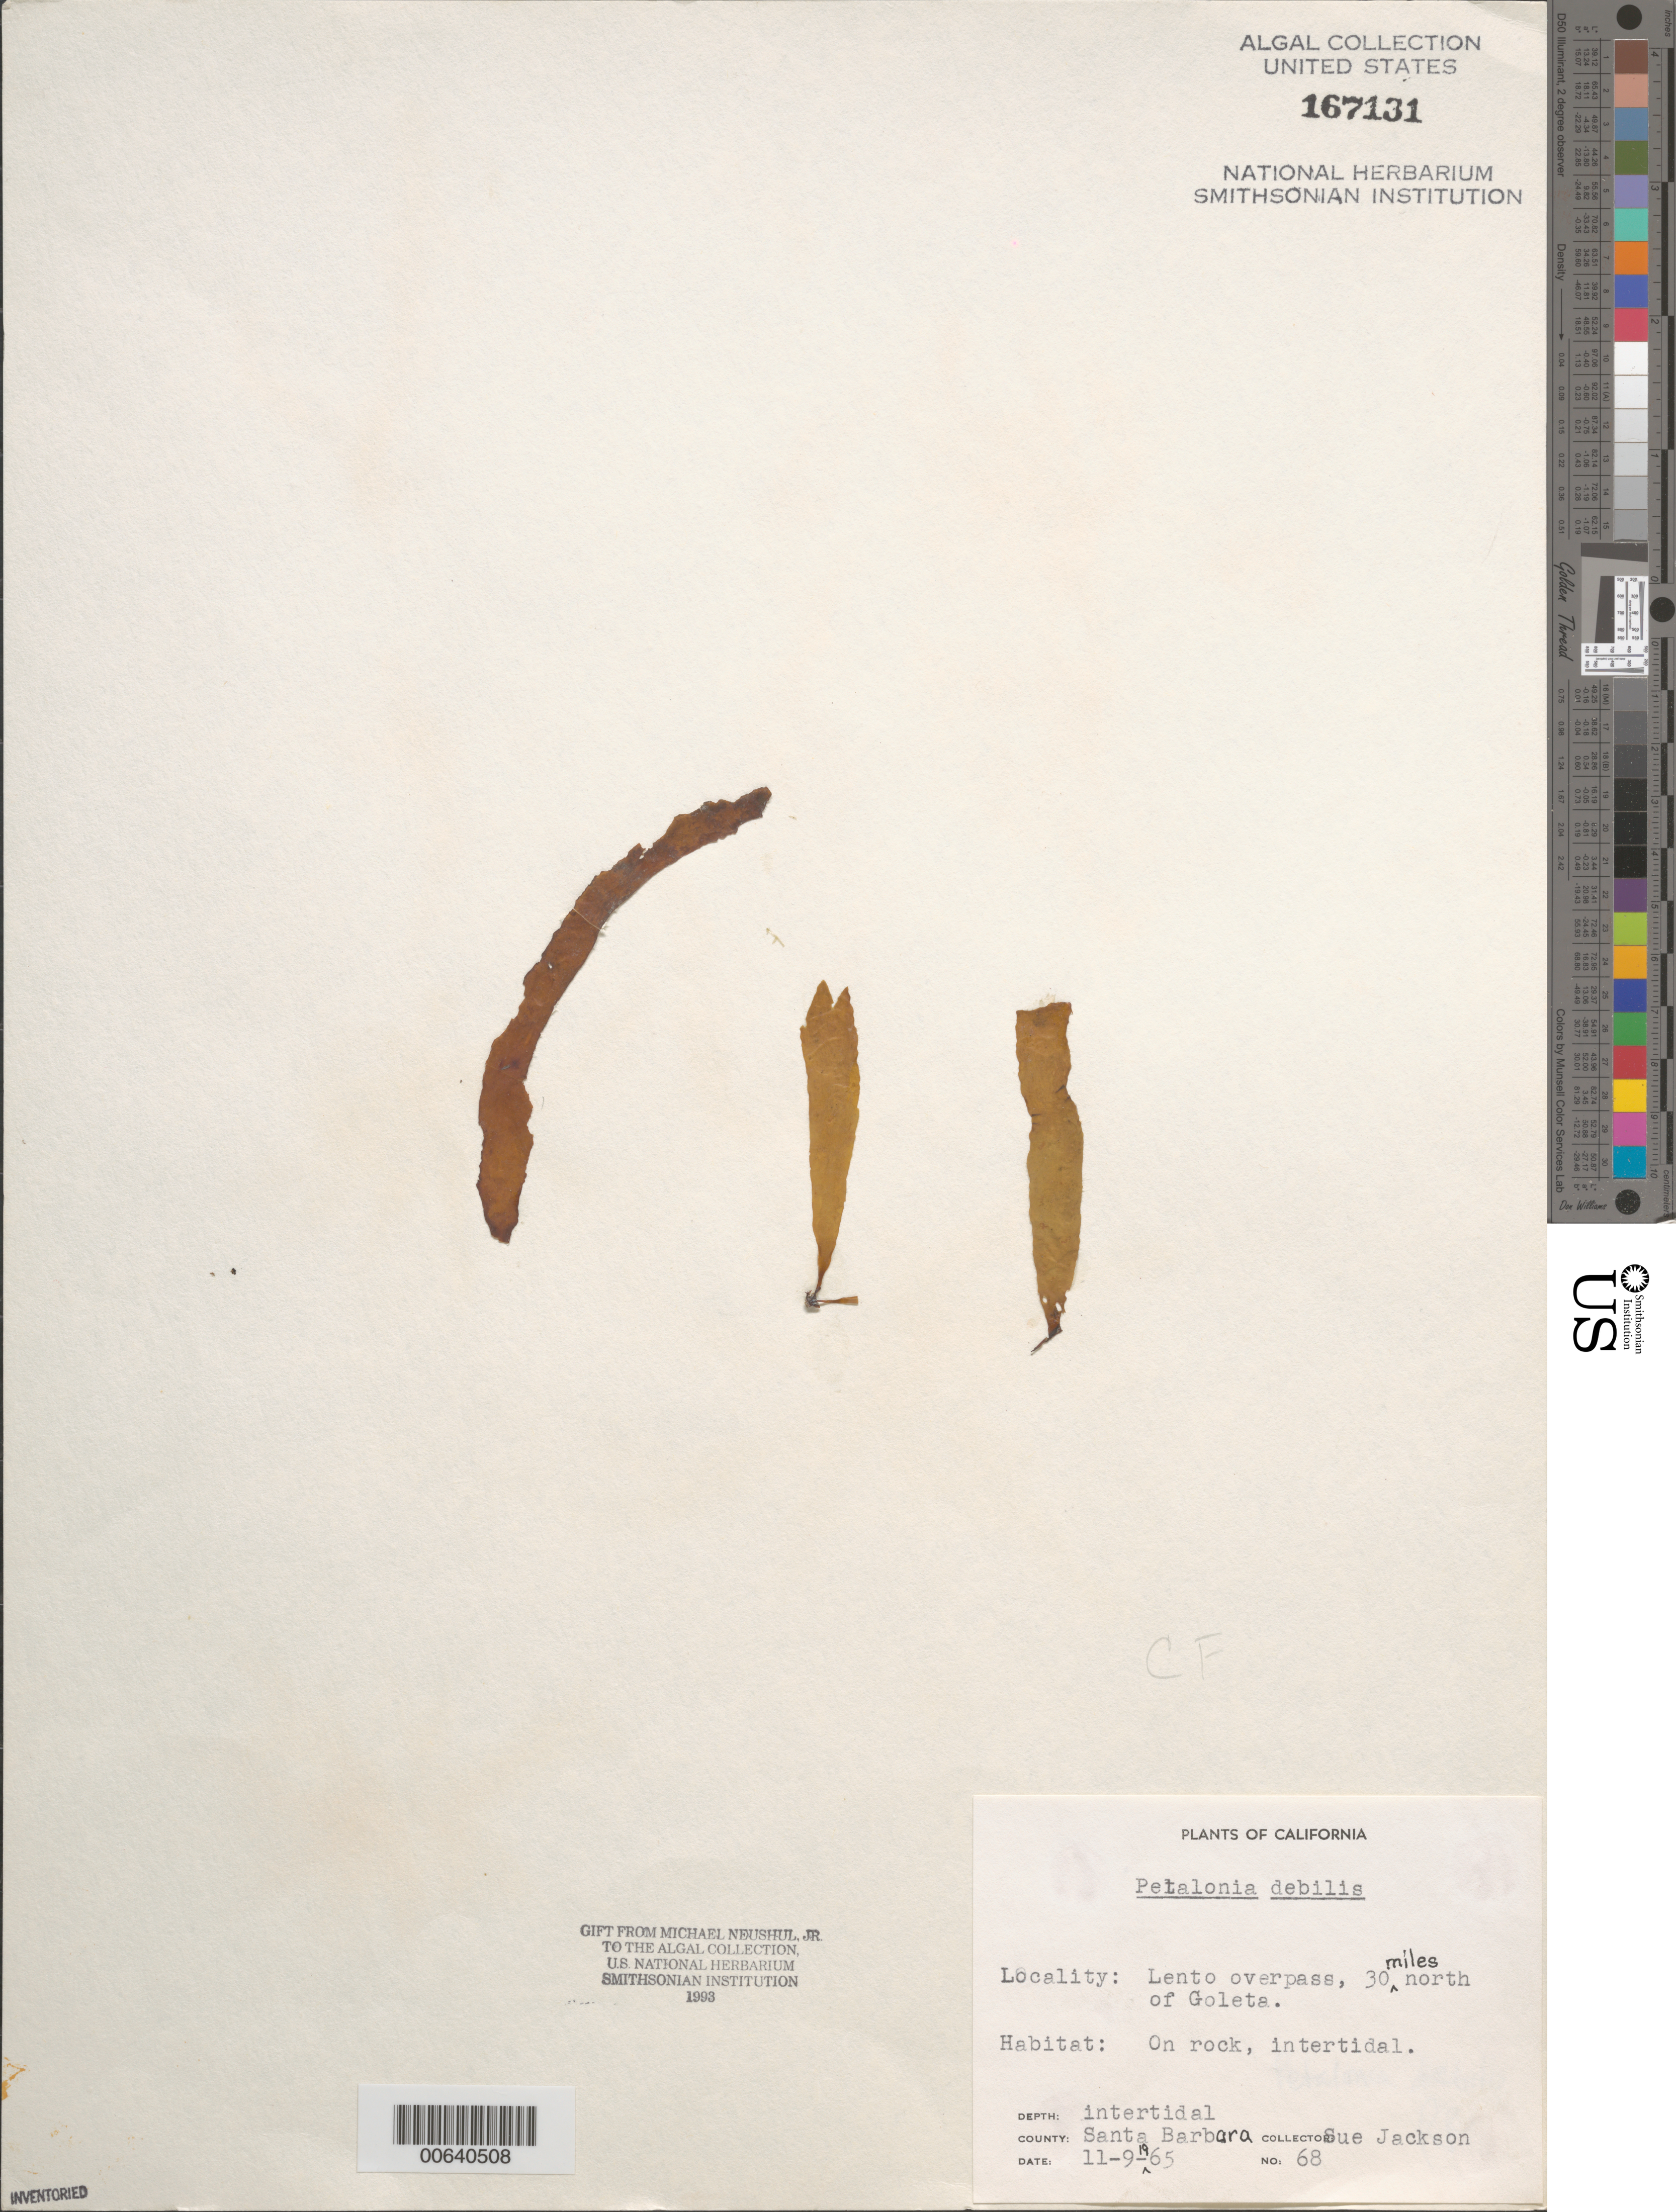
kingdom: Chromista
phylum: Ochrophyta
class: Phaeophyceae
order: Scytosiphonales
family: Scytosiphonaceae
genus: Petalonia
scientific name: Petalonia fascia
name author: (O.F. Müller) Kuntze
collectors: S. Jackson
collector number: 68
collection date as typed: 09 Nov 1965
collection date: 1965-11-09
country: United States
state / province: California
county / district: Santa Barbara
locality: Lento Overpass, 30 miles north of Goleta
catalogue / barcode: US 167131